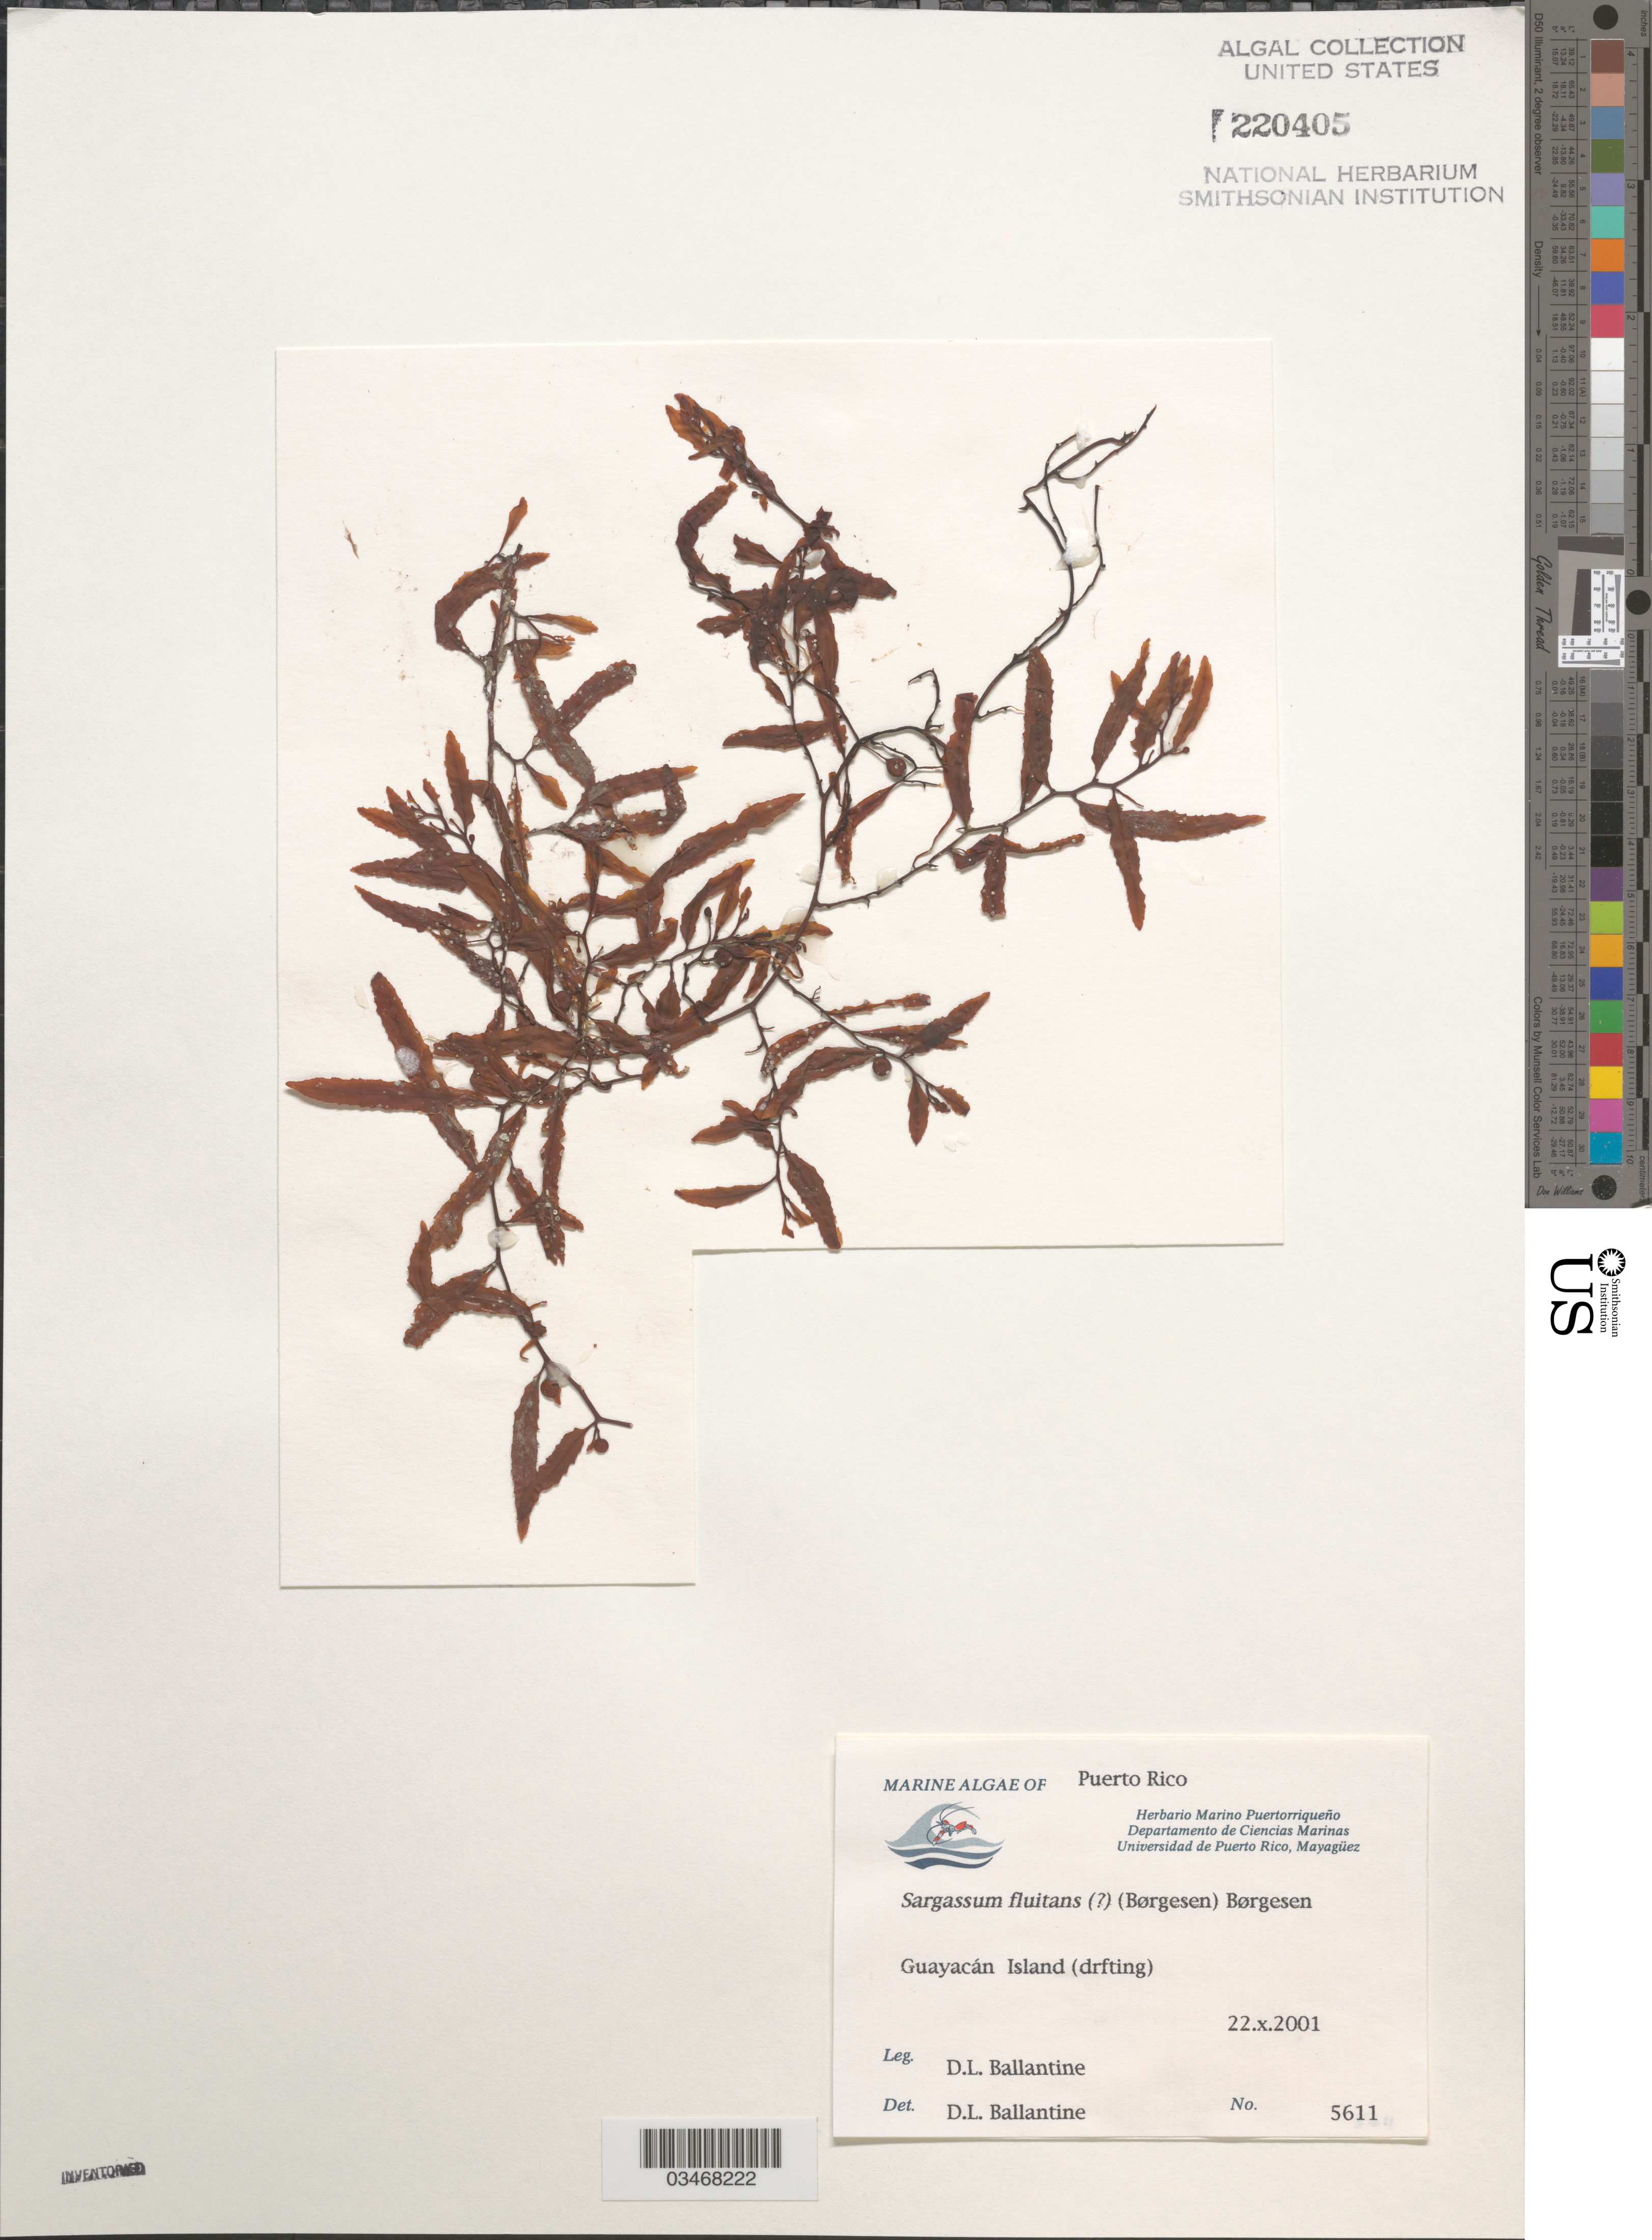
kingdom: Chromista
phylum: Ochrophyta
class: Phaeophyceae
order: Fucales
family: Sargassaceae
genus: Sargassum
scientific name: Sargassum fluitans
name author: (Børgesen) Børgesen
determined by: Ballantine, D. L.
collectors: D.L. Ballantine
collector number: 5611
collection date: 2001-10-22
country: Puerto Rico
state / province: Lajas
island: Guayacan Island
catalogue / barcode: US 220405